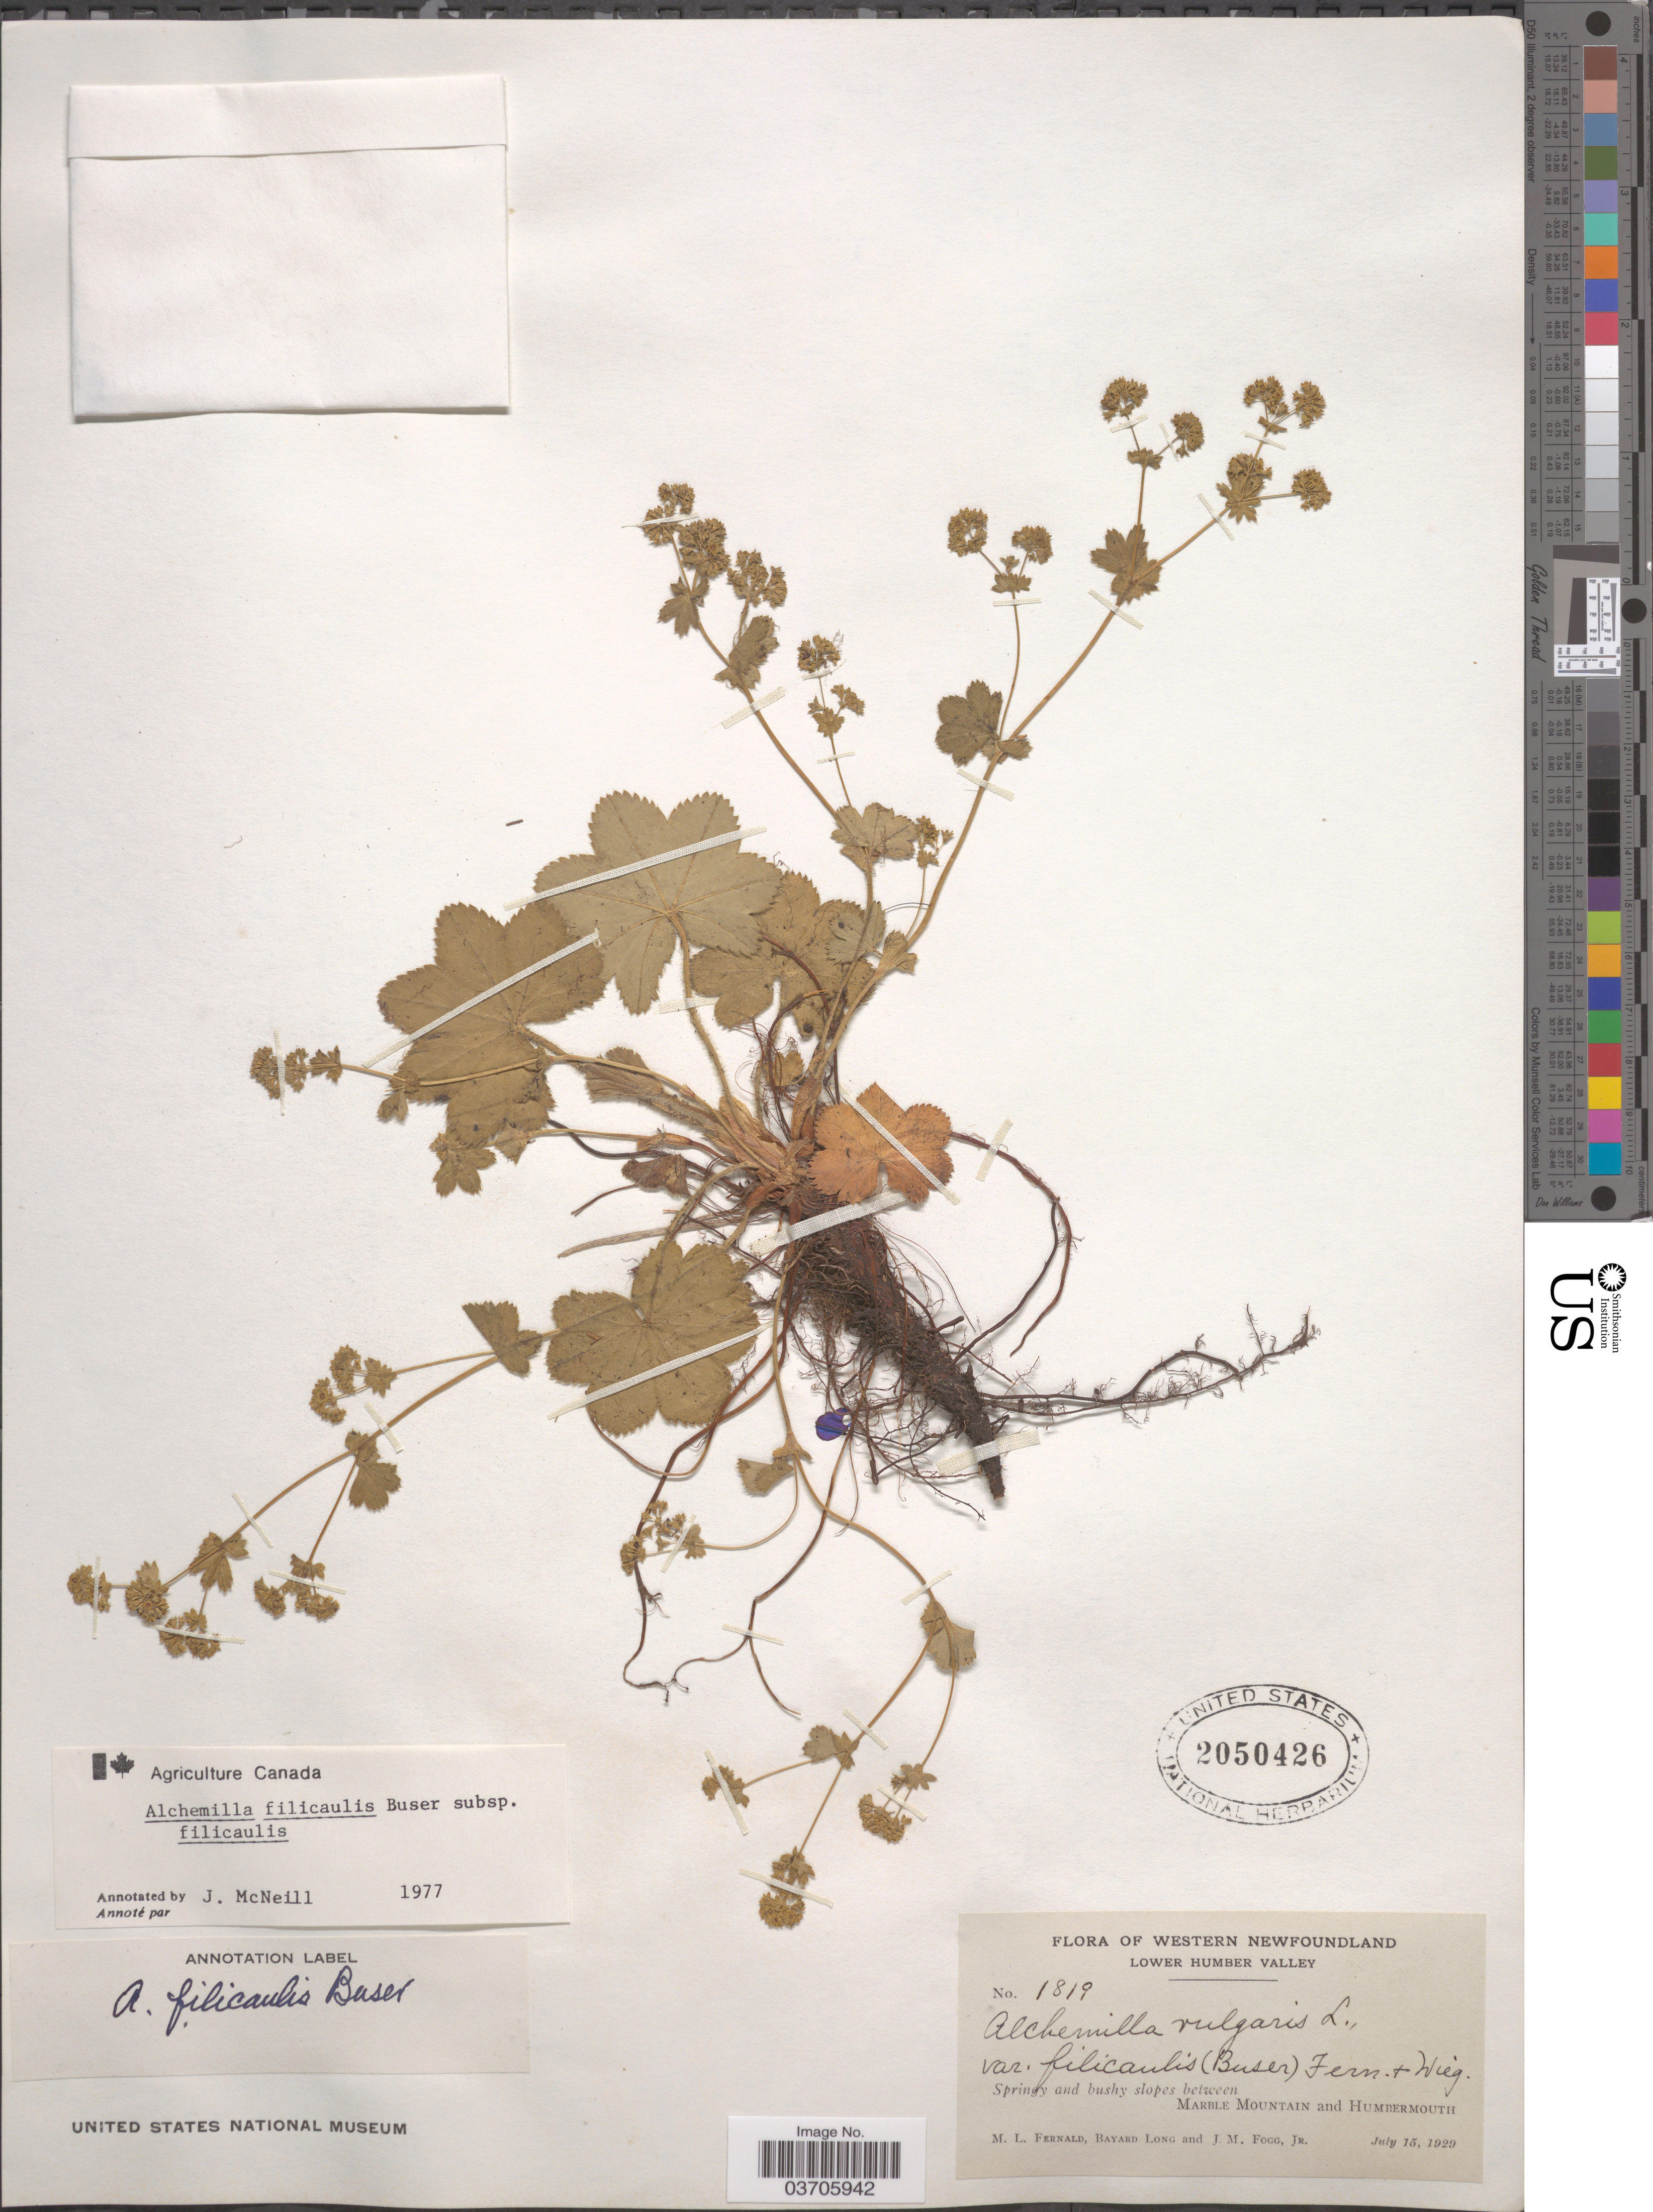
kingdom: Plantae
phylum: Tracheophyta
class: Magnoliopsida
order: Rosales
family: Rosaceae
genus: Alchemilla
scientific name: Alchemilla filicaulis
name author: Buser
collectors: M. L. Fernald, B. Long & J. Fogg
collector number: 1819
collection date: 1929-07-15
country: Canada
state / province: Newfoundland and Labrador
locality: Western Newfoundland. Lower Humber Valley. Marble Mountain and Humbermouth.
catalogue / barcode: US 2050426